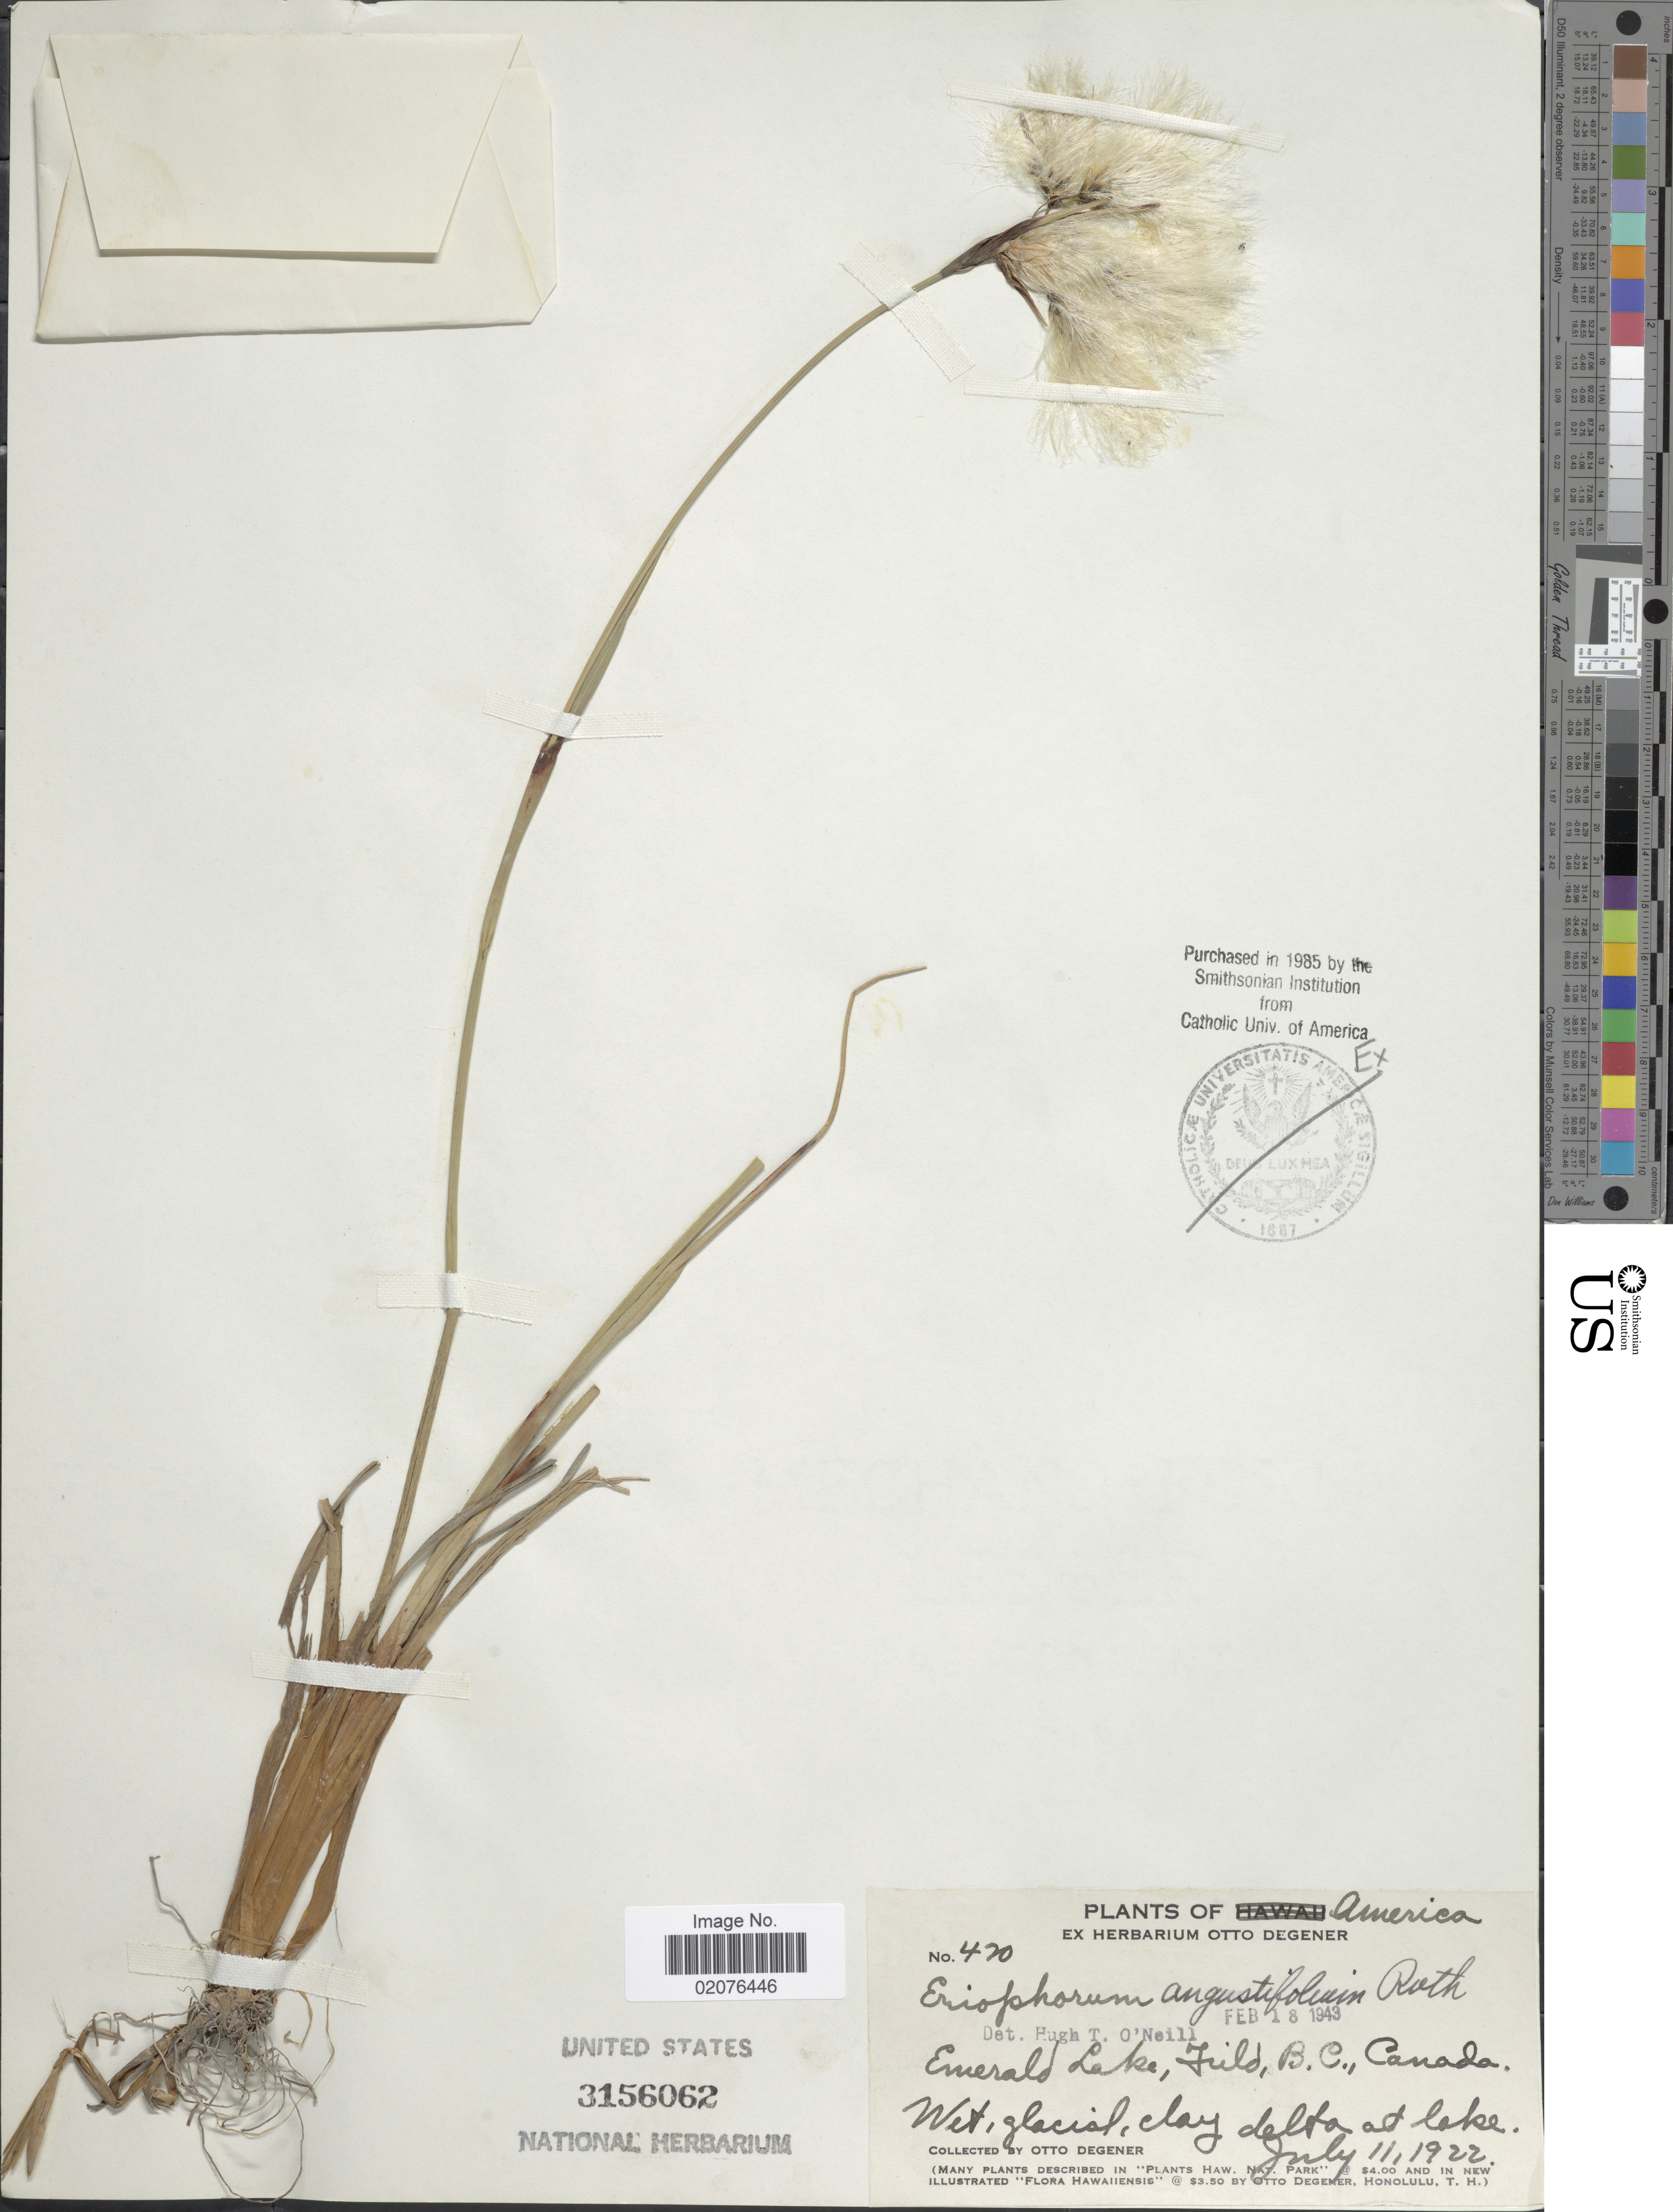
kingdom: Plantae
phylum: Tracheophyta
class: Liliopsida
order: Poales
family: Cyperaceae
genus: Eriophorum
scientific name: Eriophorum angustifolium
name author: Honck.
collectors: O. Degener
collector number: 420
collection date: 1922-07-11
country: Canada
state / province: British Columbia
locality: Emerald Lake, Field, B. C.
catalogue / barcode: US 3156062